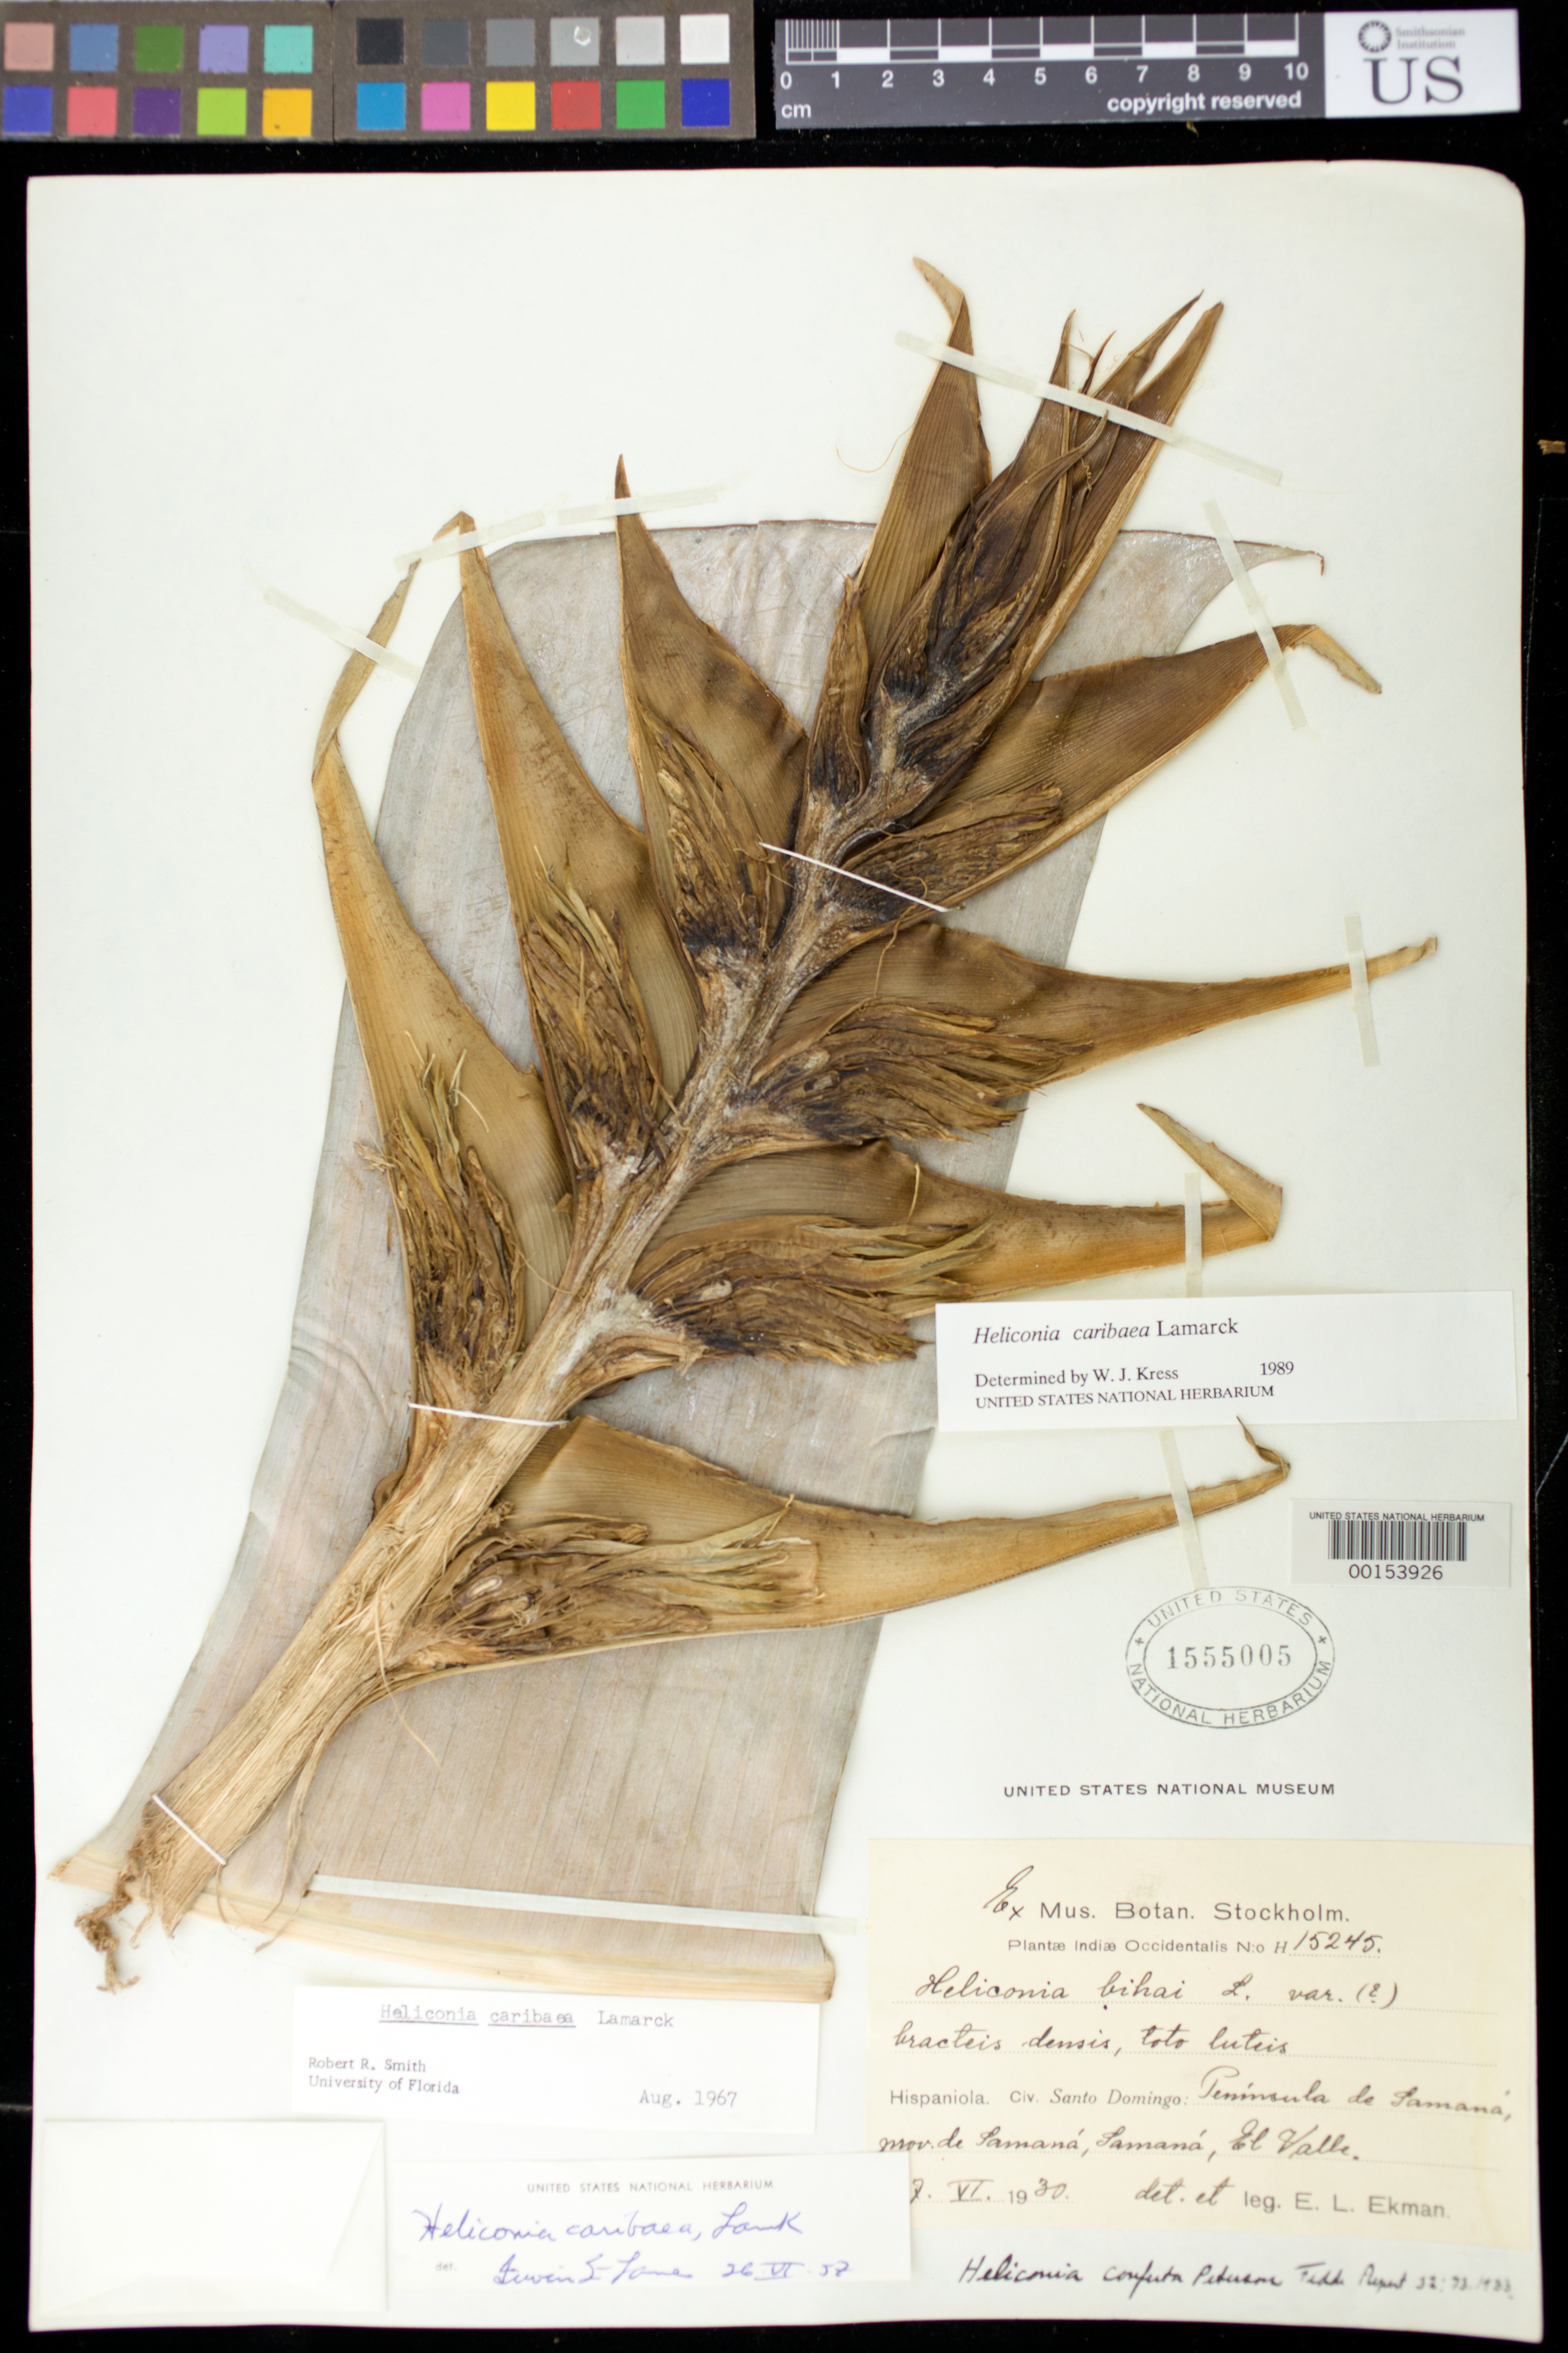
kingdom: Plantae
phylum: Tracheophyta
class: Liliopsida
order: Zingiberales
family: Heliconiaceae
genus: Heliconia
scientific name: Heliconia caribaea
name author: Lam.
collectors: E. L. Ekman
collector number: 15245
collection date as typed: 07 Jun 1930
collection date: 1930-06-07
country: Dominican Republic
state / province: Samaná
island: Hispaniola Island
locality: Peninsula de samana, el valle [Samana Peninsula]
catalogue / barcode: US 1555005